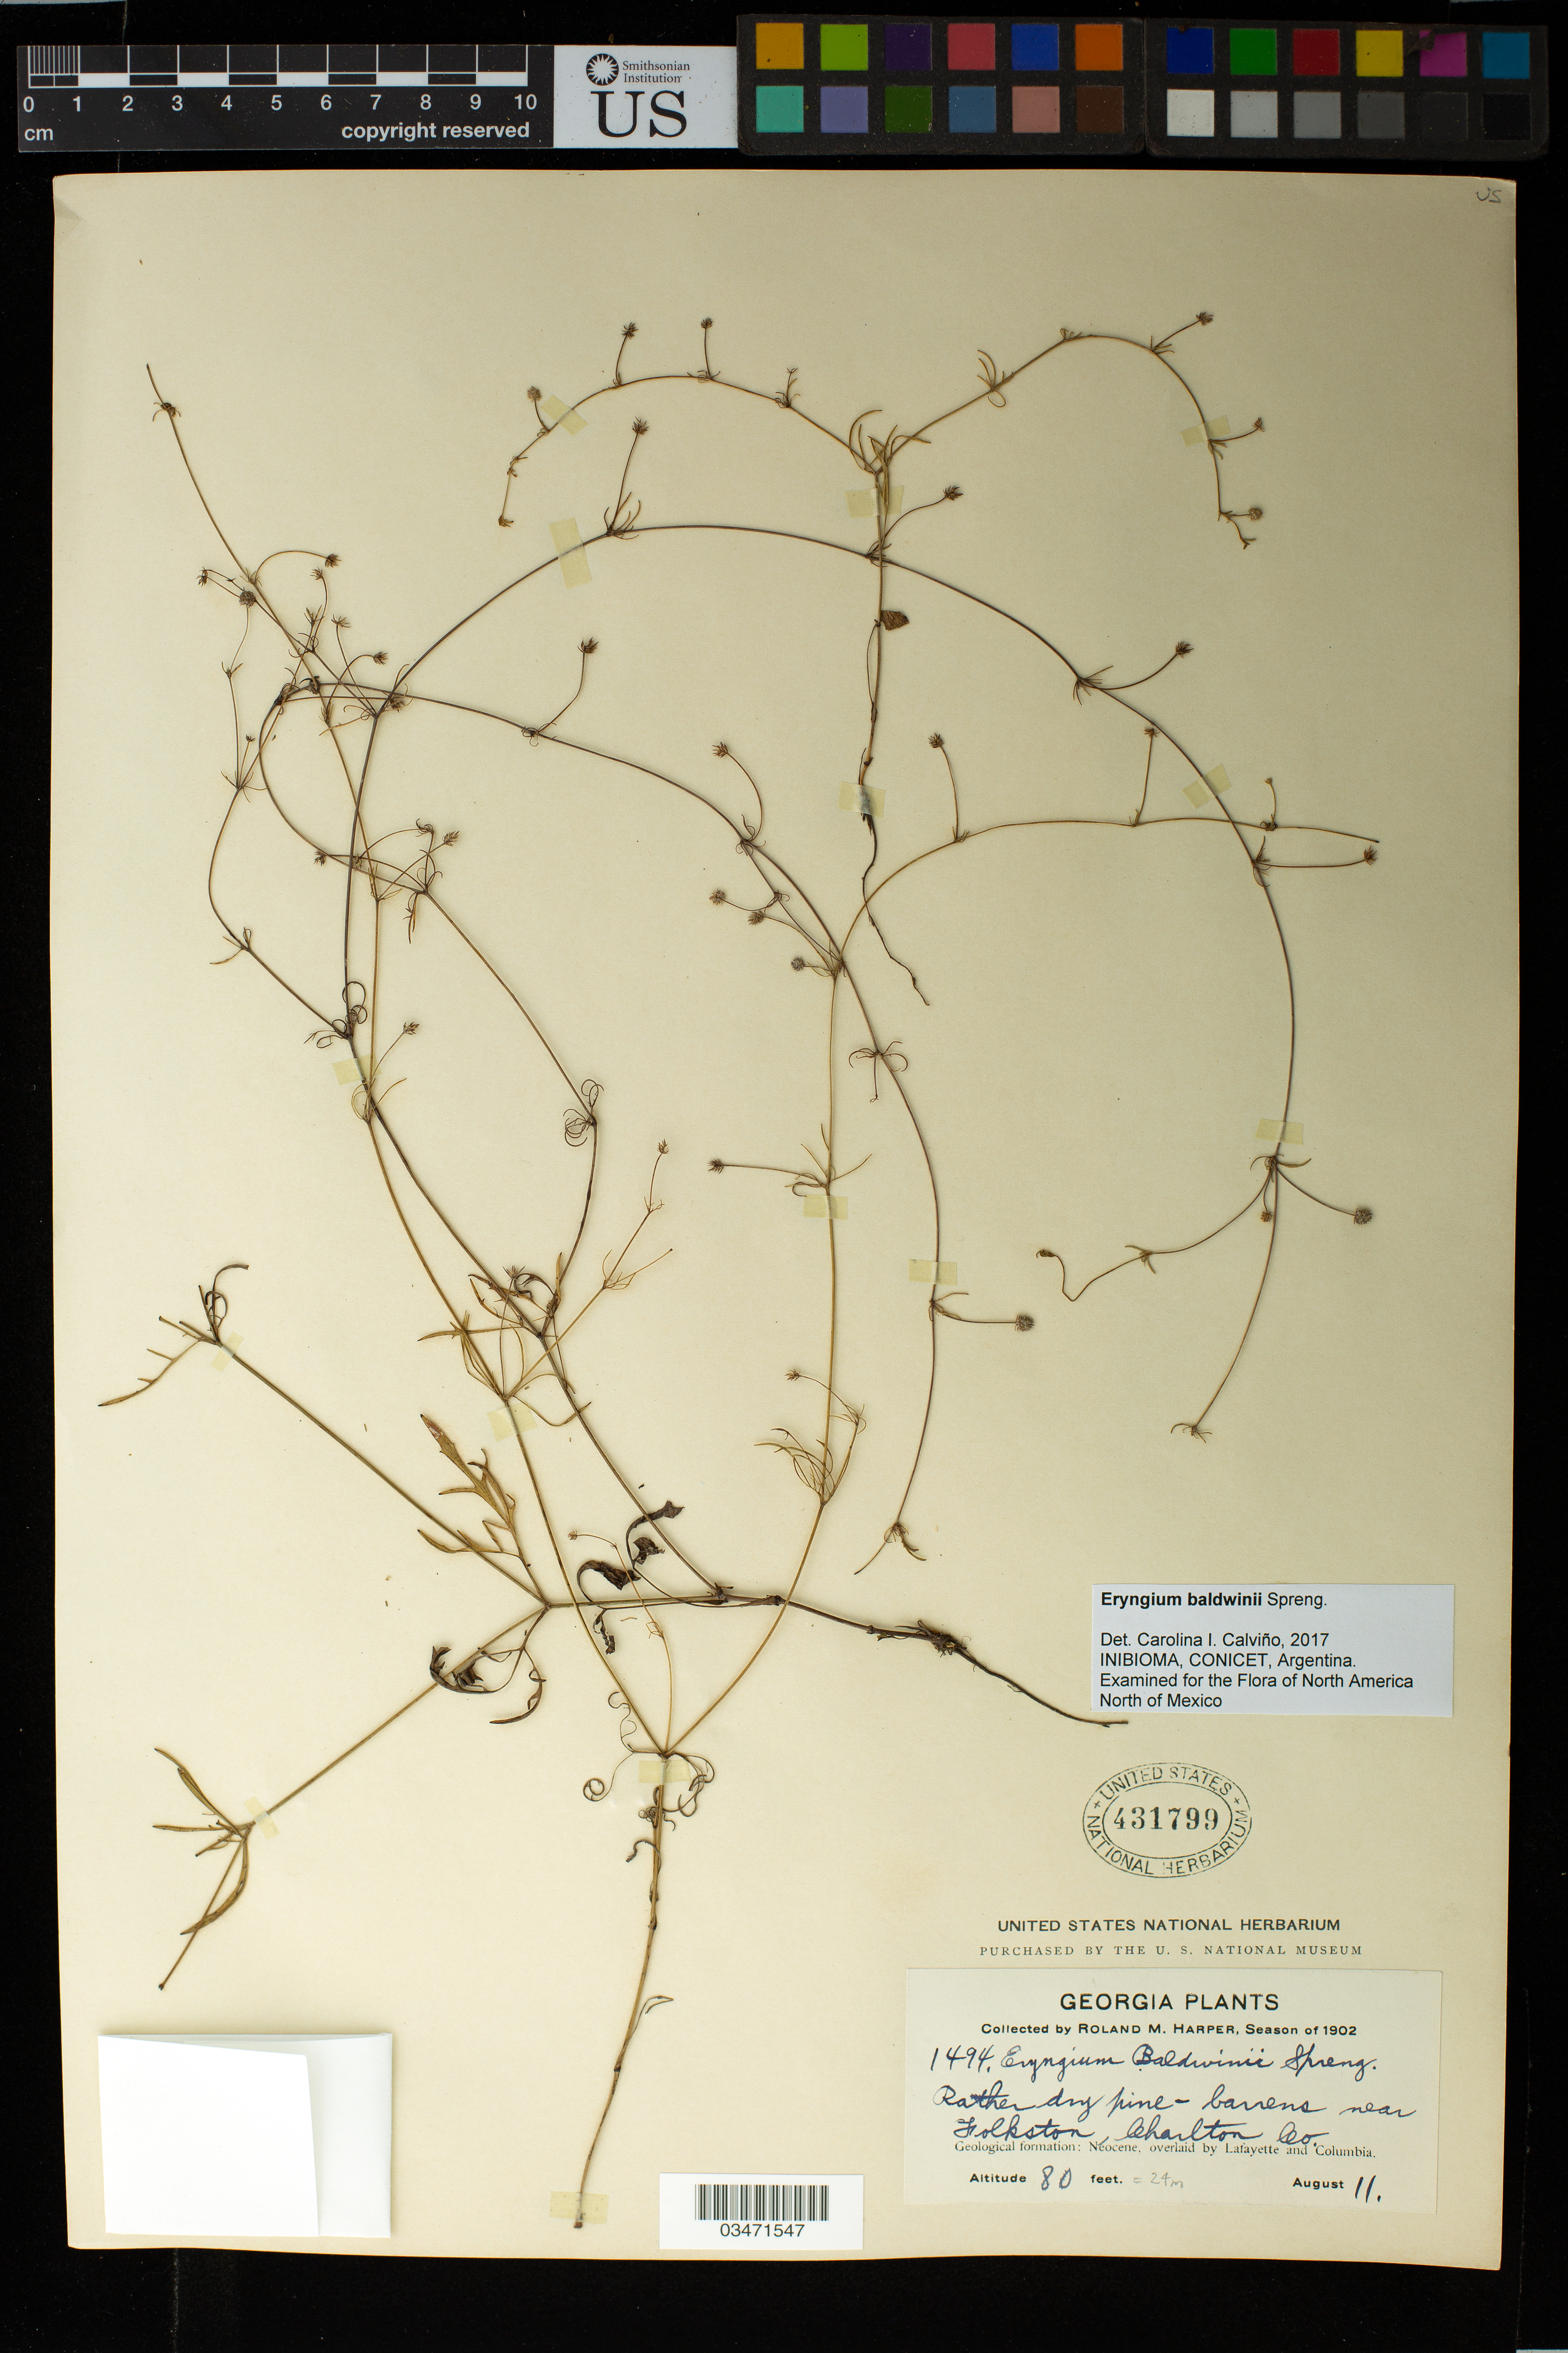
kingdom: Plantae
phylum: Tracheophyta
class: Magnoliopsida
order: Apiales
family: Apiaceae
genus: Eryngium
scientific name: Eryngium baldwinii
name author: Spreng.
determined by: Calviño, C. I.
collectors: R. M. Harper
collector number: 1494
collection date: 1902-08-11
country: United States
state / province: Georgia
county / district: Charlton Co.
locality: Folkston, near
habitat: Rather dry pine-barrens. Geological formation: Neocene, overlaid by Lafayette and Columbia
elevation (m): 24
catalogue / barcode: US 431799